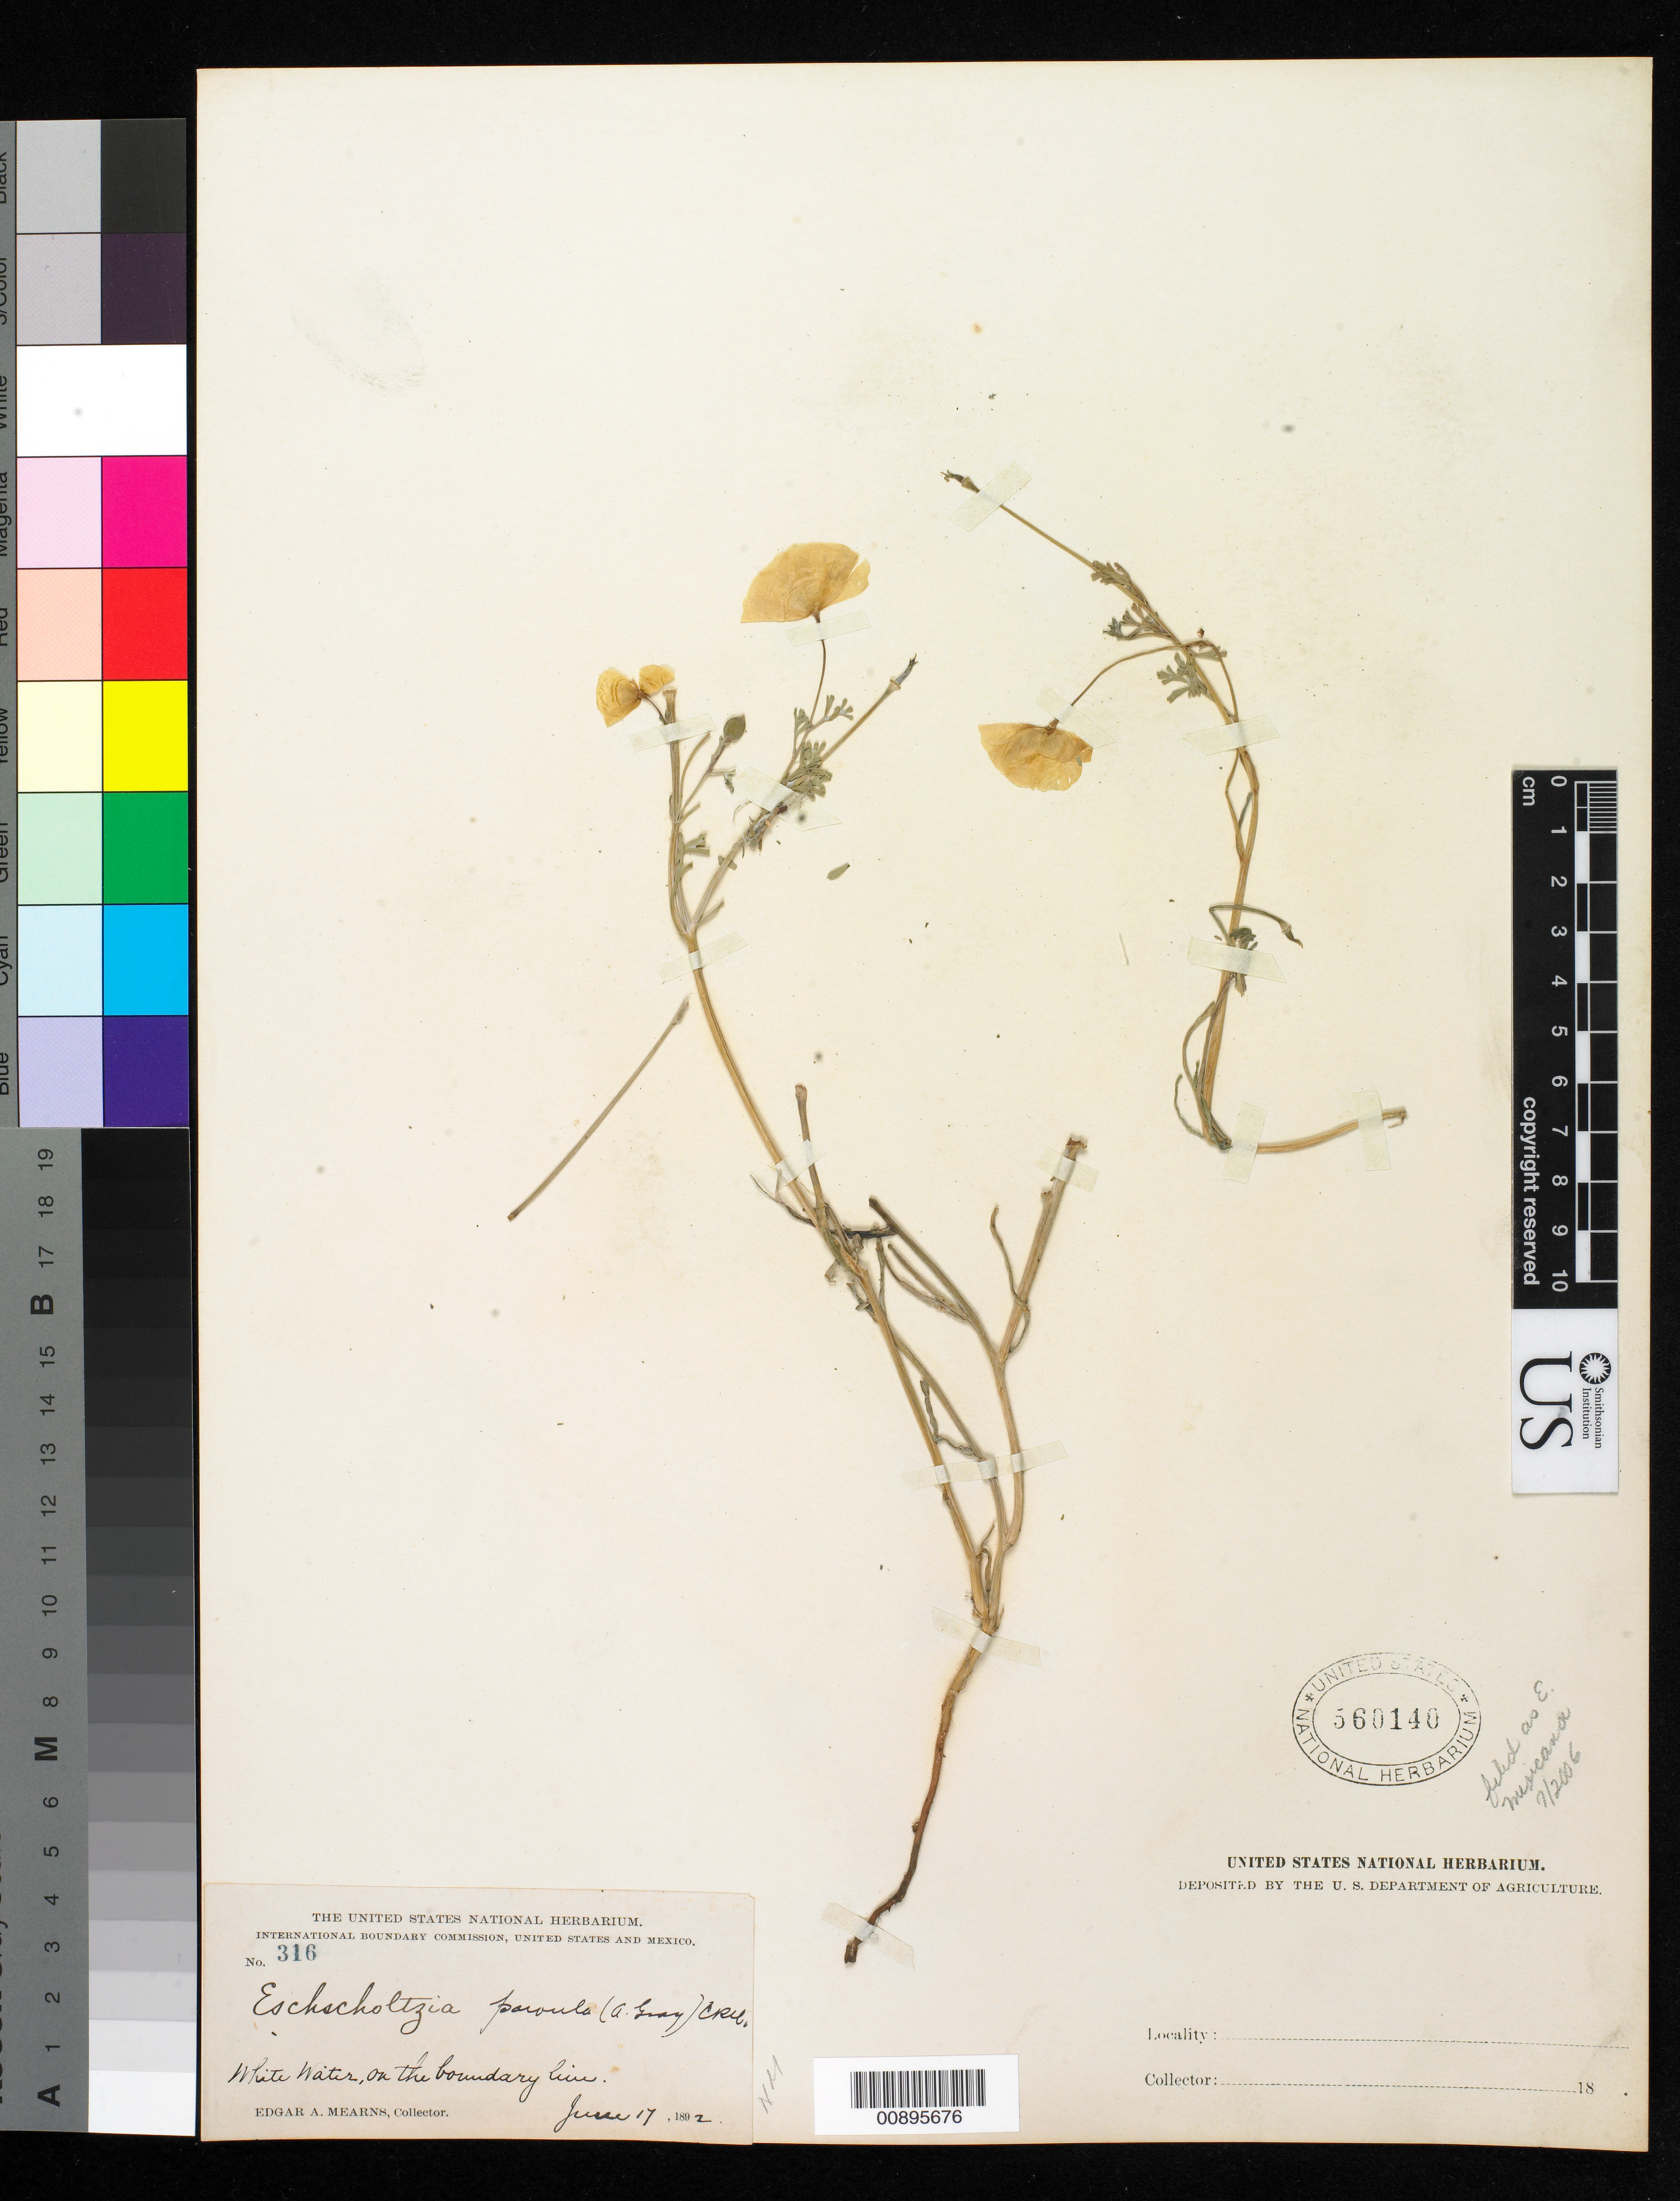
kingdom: Plantae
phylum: Tracheophyta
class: Magnoliopsida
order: Ranunculales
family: Papaveraceae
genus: Eschscholzia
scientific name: Eschscholzia mexicana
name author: Greene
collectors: E. A. Mearns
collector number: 316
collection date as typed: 17 Jun 1892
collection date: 1892-06-17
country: United States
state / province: New Mexico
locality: White Water, on the boundary line.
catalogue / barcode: US 560140